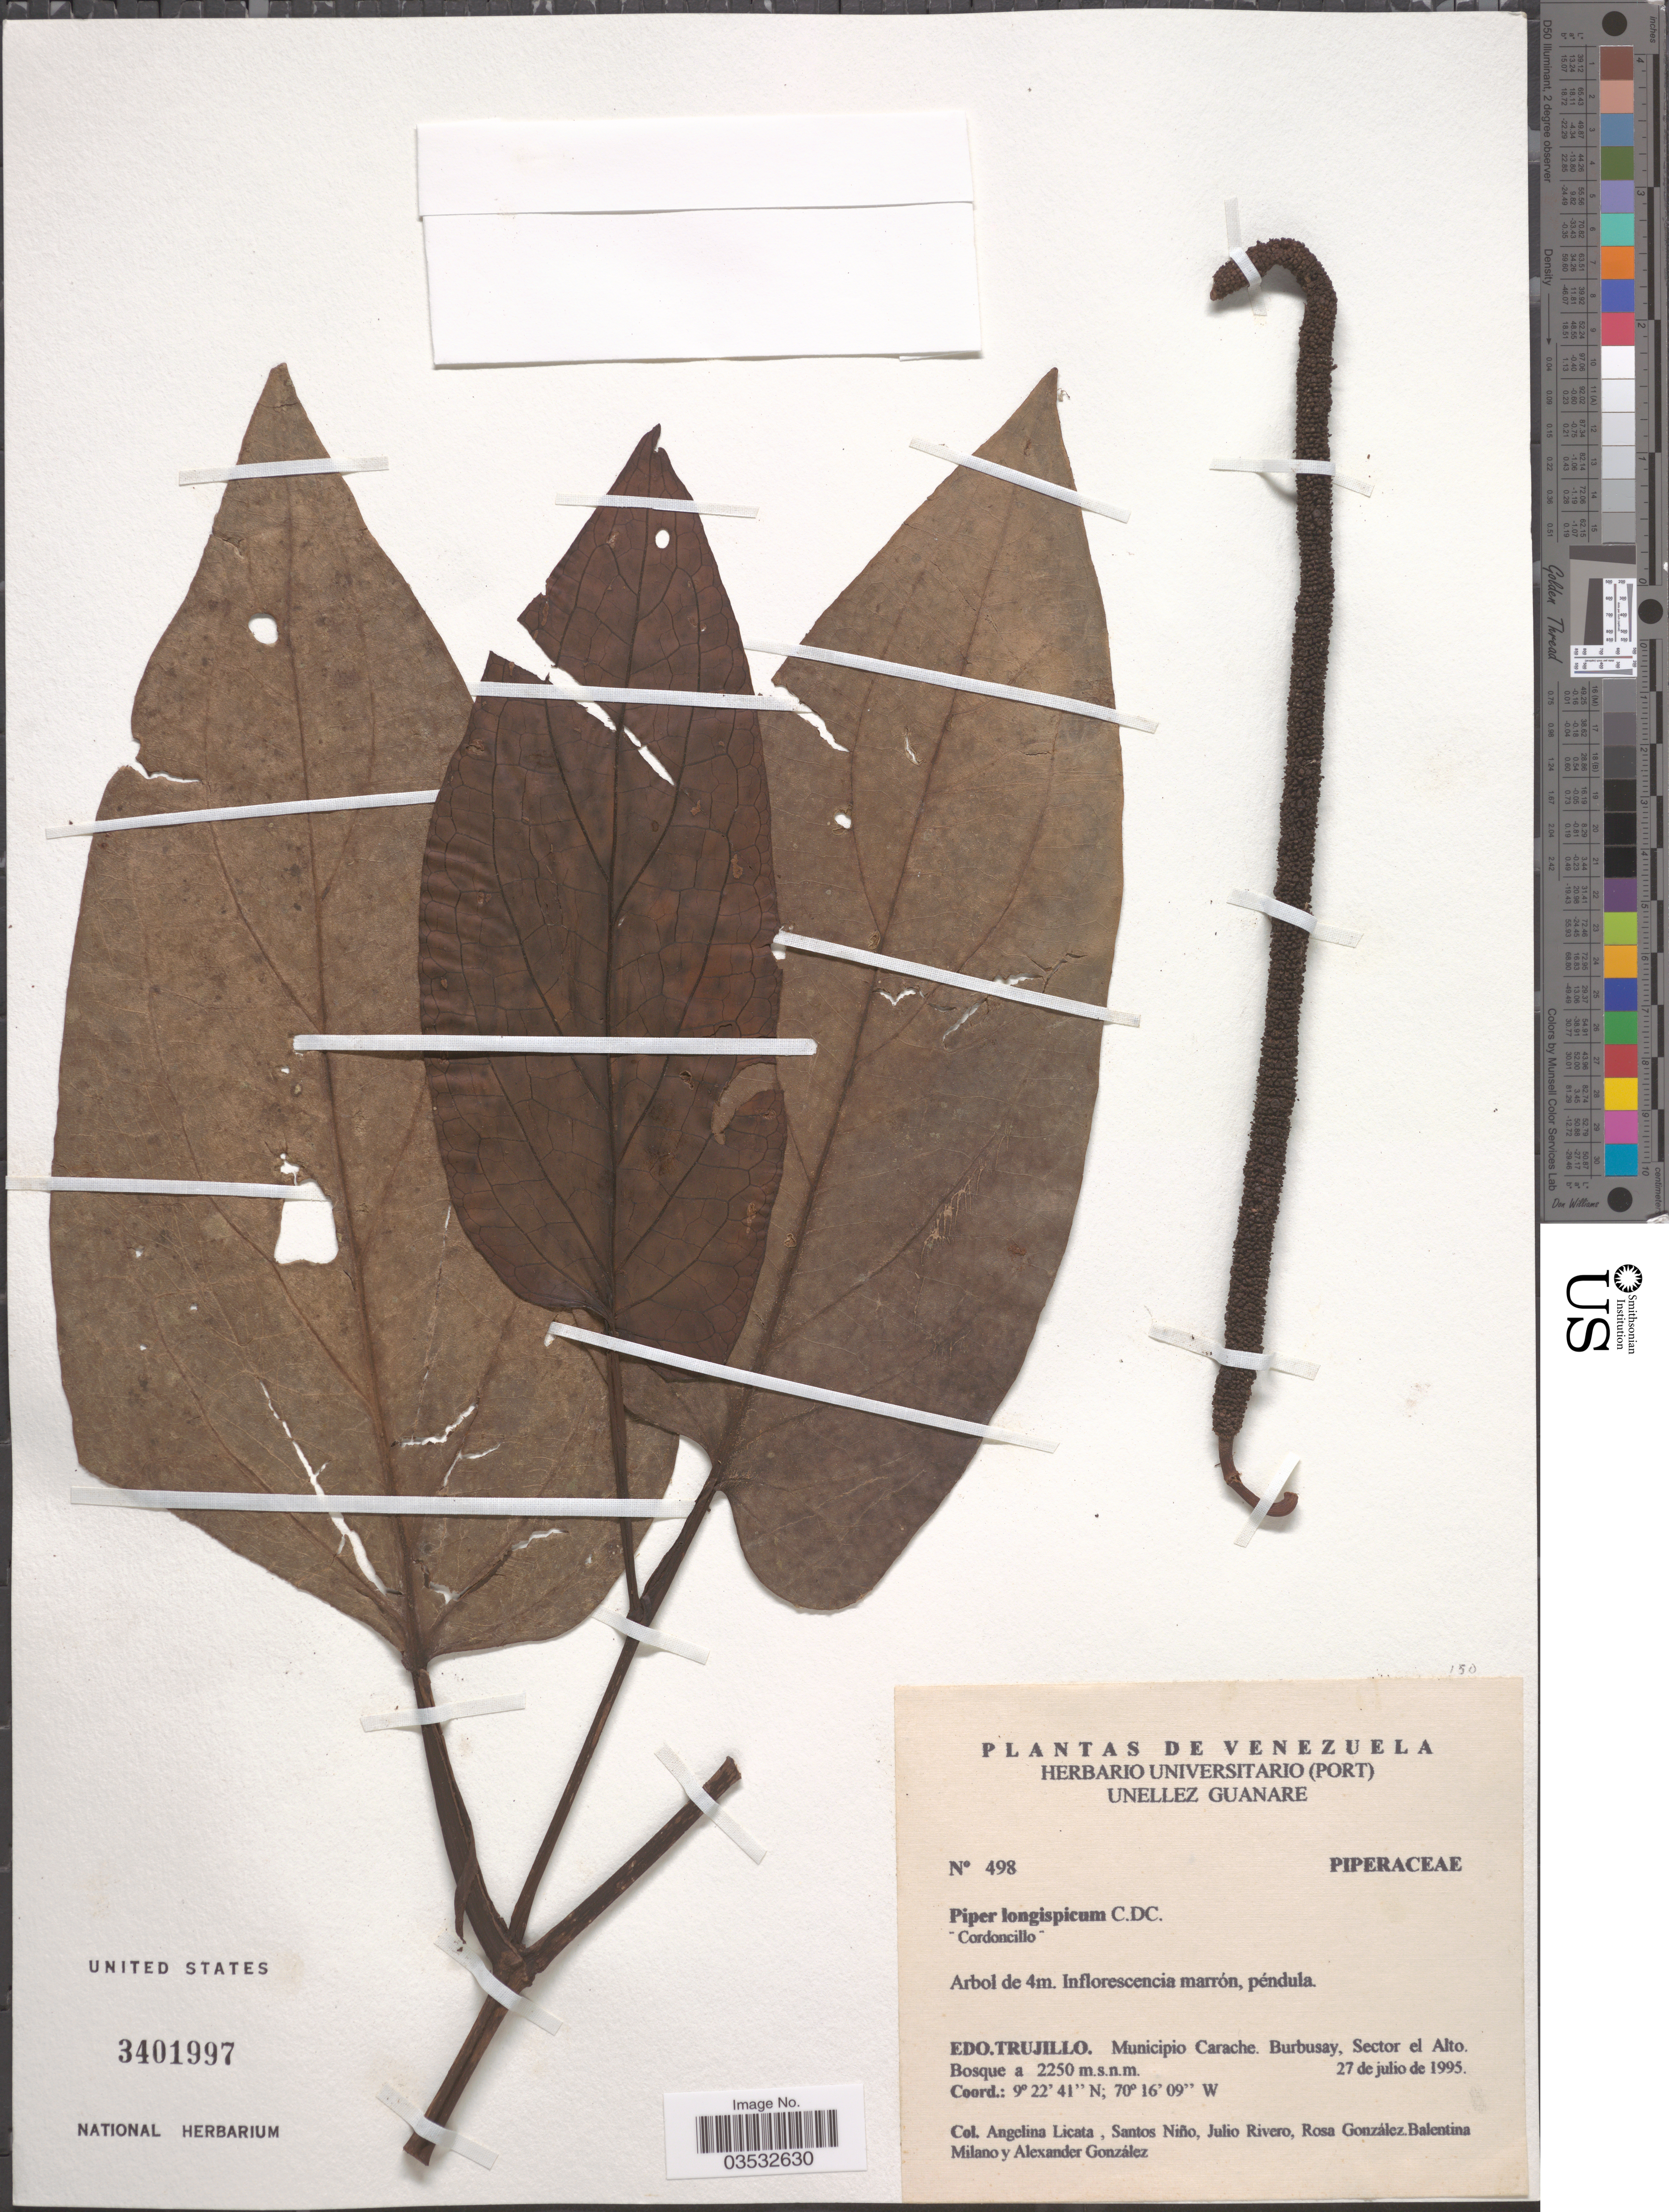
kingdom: Plantae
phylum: Tracheophyta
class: Magnoliopsida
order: Piperales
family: Piperaceae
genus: Piper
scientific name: Piper longispicum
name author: C. DC.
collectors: A. Licata, S. M. Niño, J. Rivero, R. González, B. Milano & A. C. González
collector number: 498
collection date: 1995-07-27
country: Venezuela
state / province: Trujillo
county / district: Carache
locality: Burbusay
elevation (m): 2250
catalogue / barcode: US 3401997